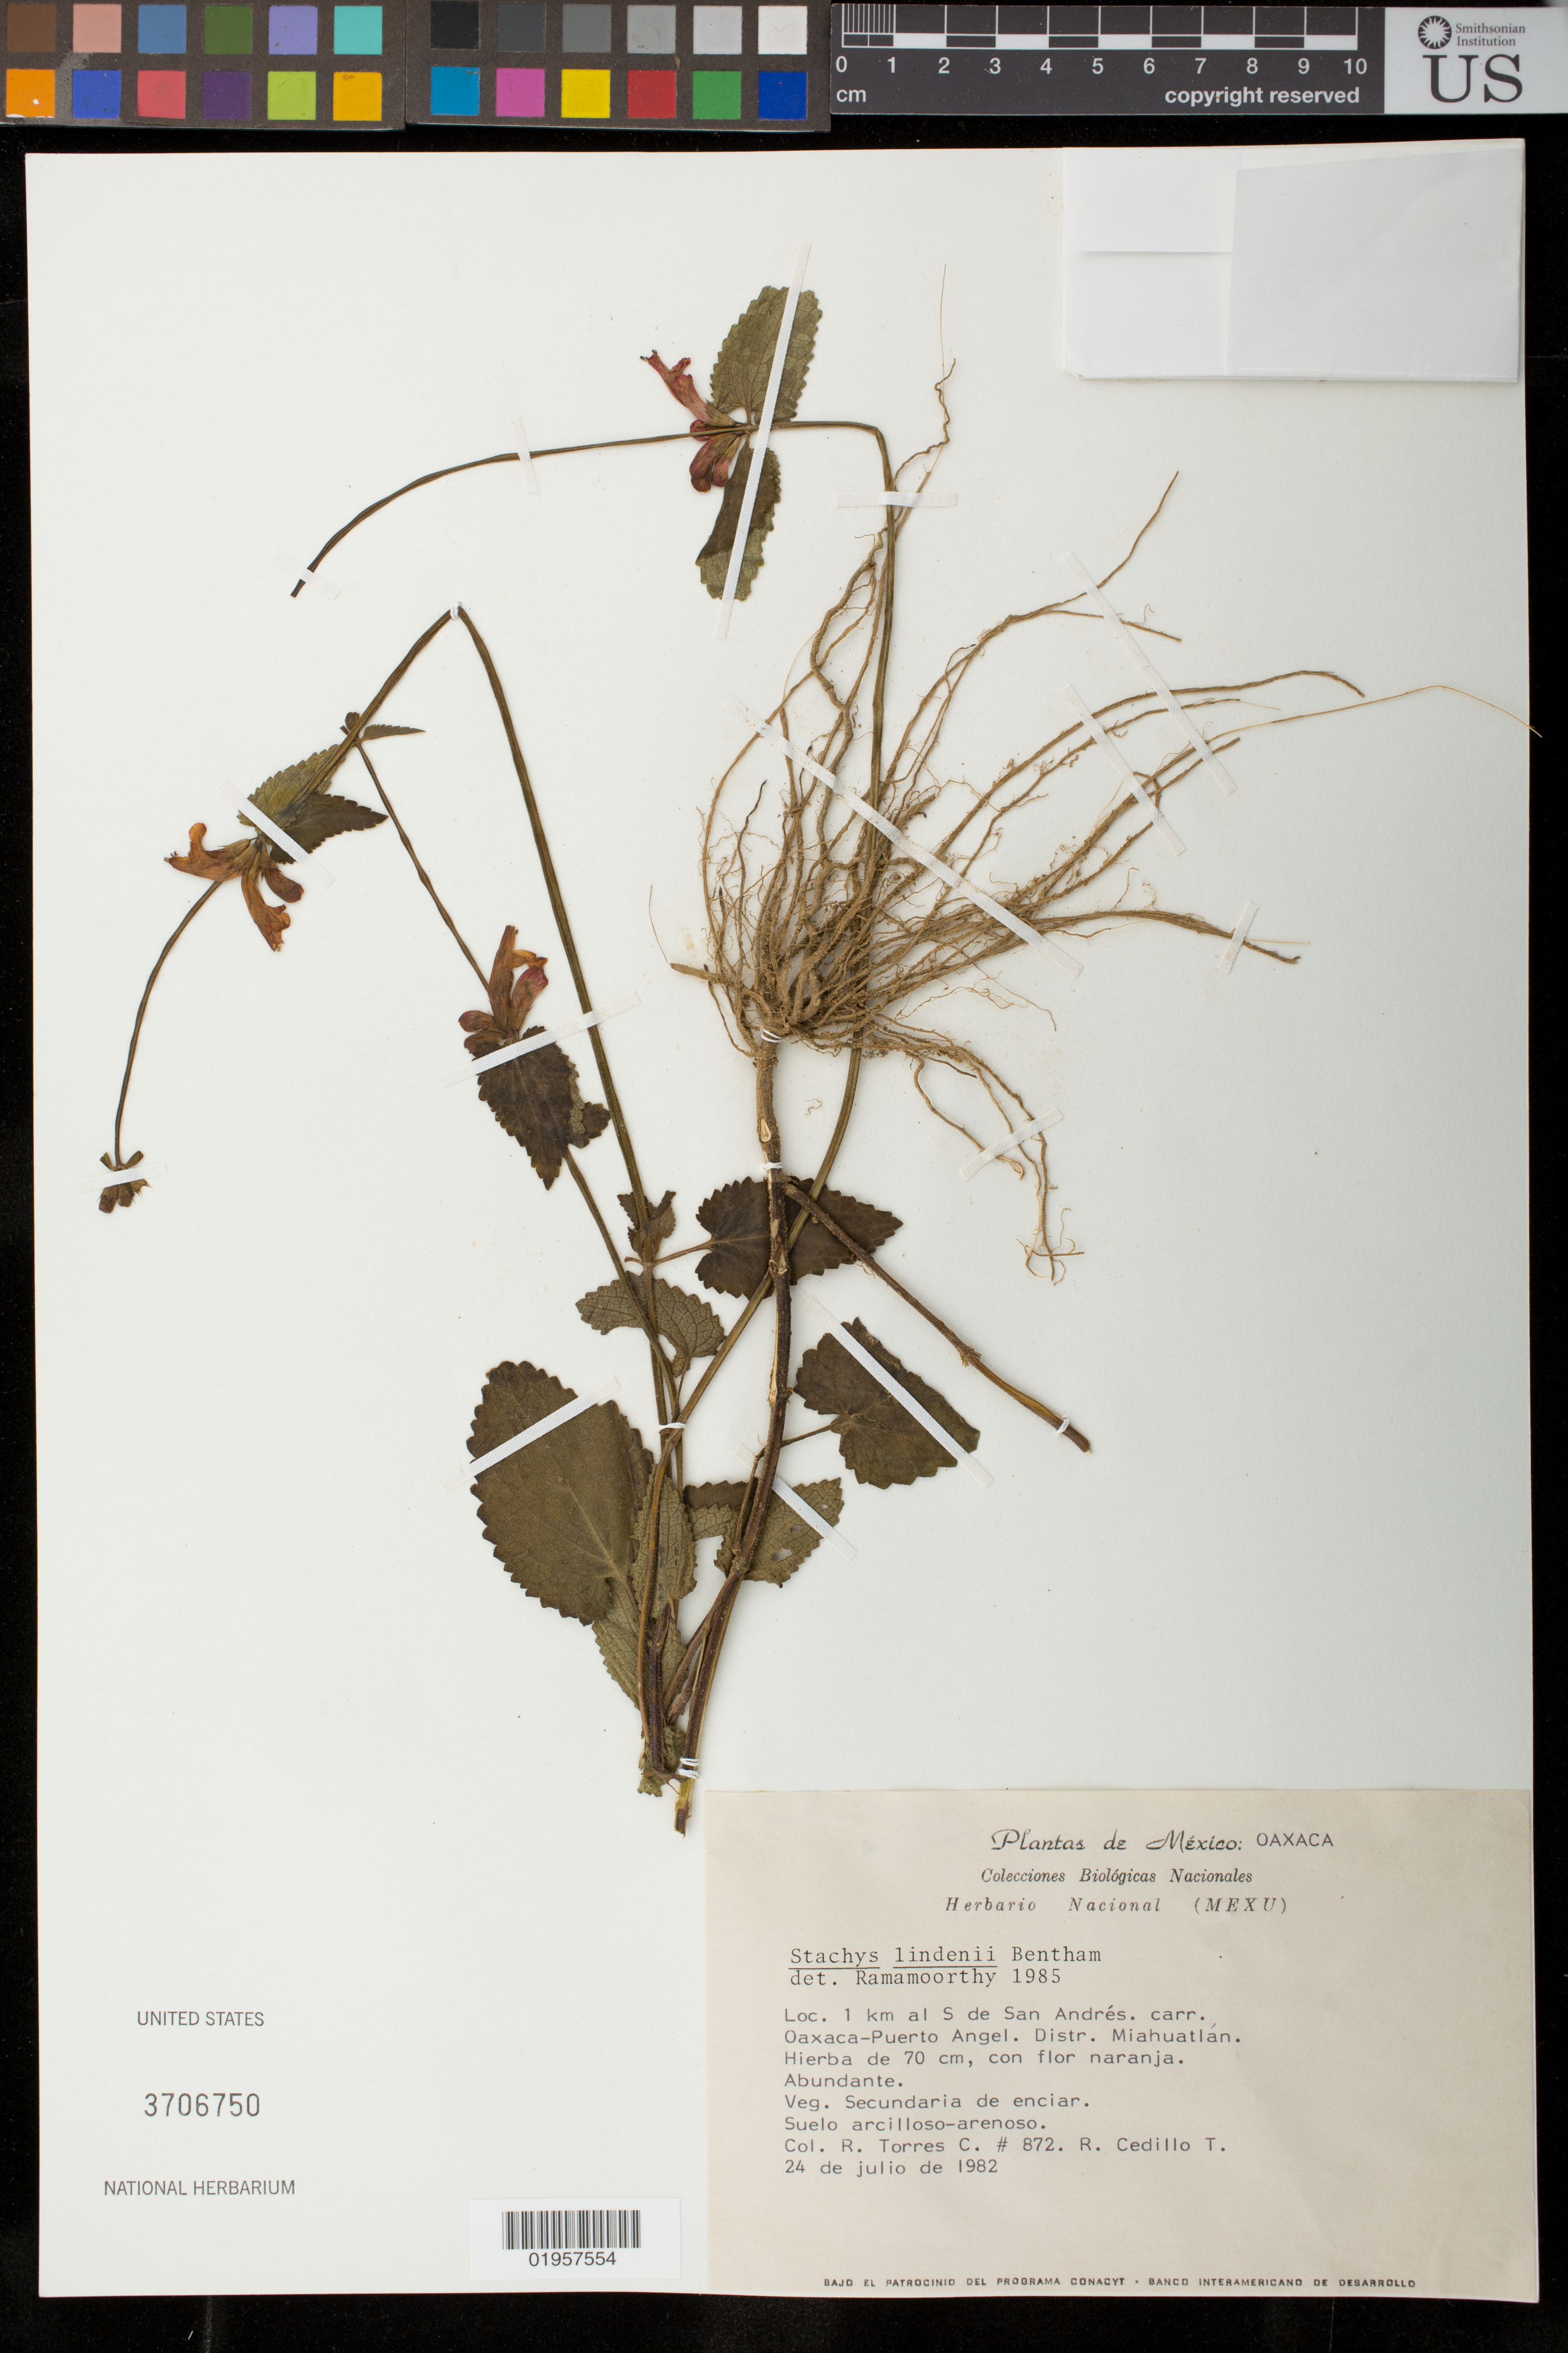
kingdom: Plantae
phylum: Tracheophyta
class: Magnoliopsida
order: Lamiales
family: Lamiaceae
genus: Stachys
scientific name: Stachys lindenii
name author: Benth.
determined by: Ramamoorthy, T. P.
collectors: R. Torres C. & R. Cedillo T.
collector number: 872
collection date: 1982-06-24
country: Mexico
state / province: Oaxaca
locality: Oaxaca-Puerto Angel. Distr. Miahuatlán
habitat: Secundaria de enciar; abundante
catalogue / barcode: US 3706750